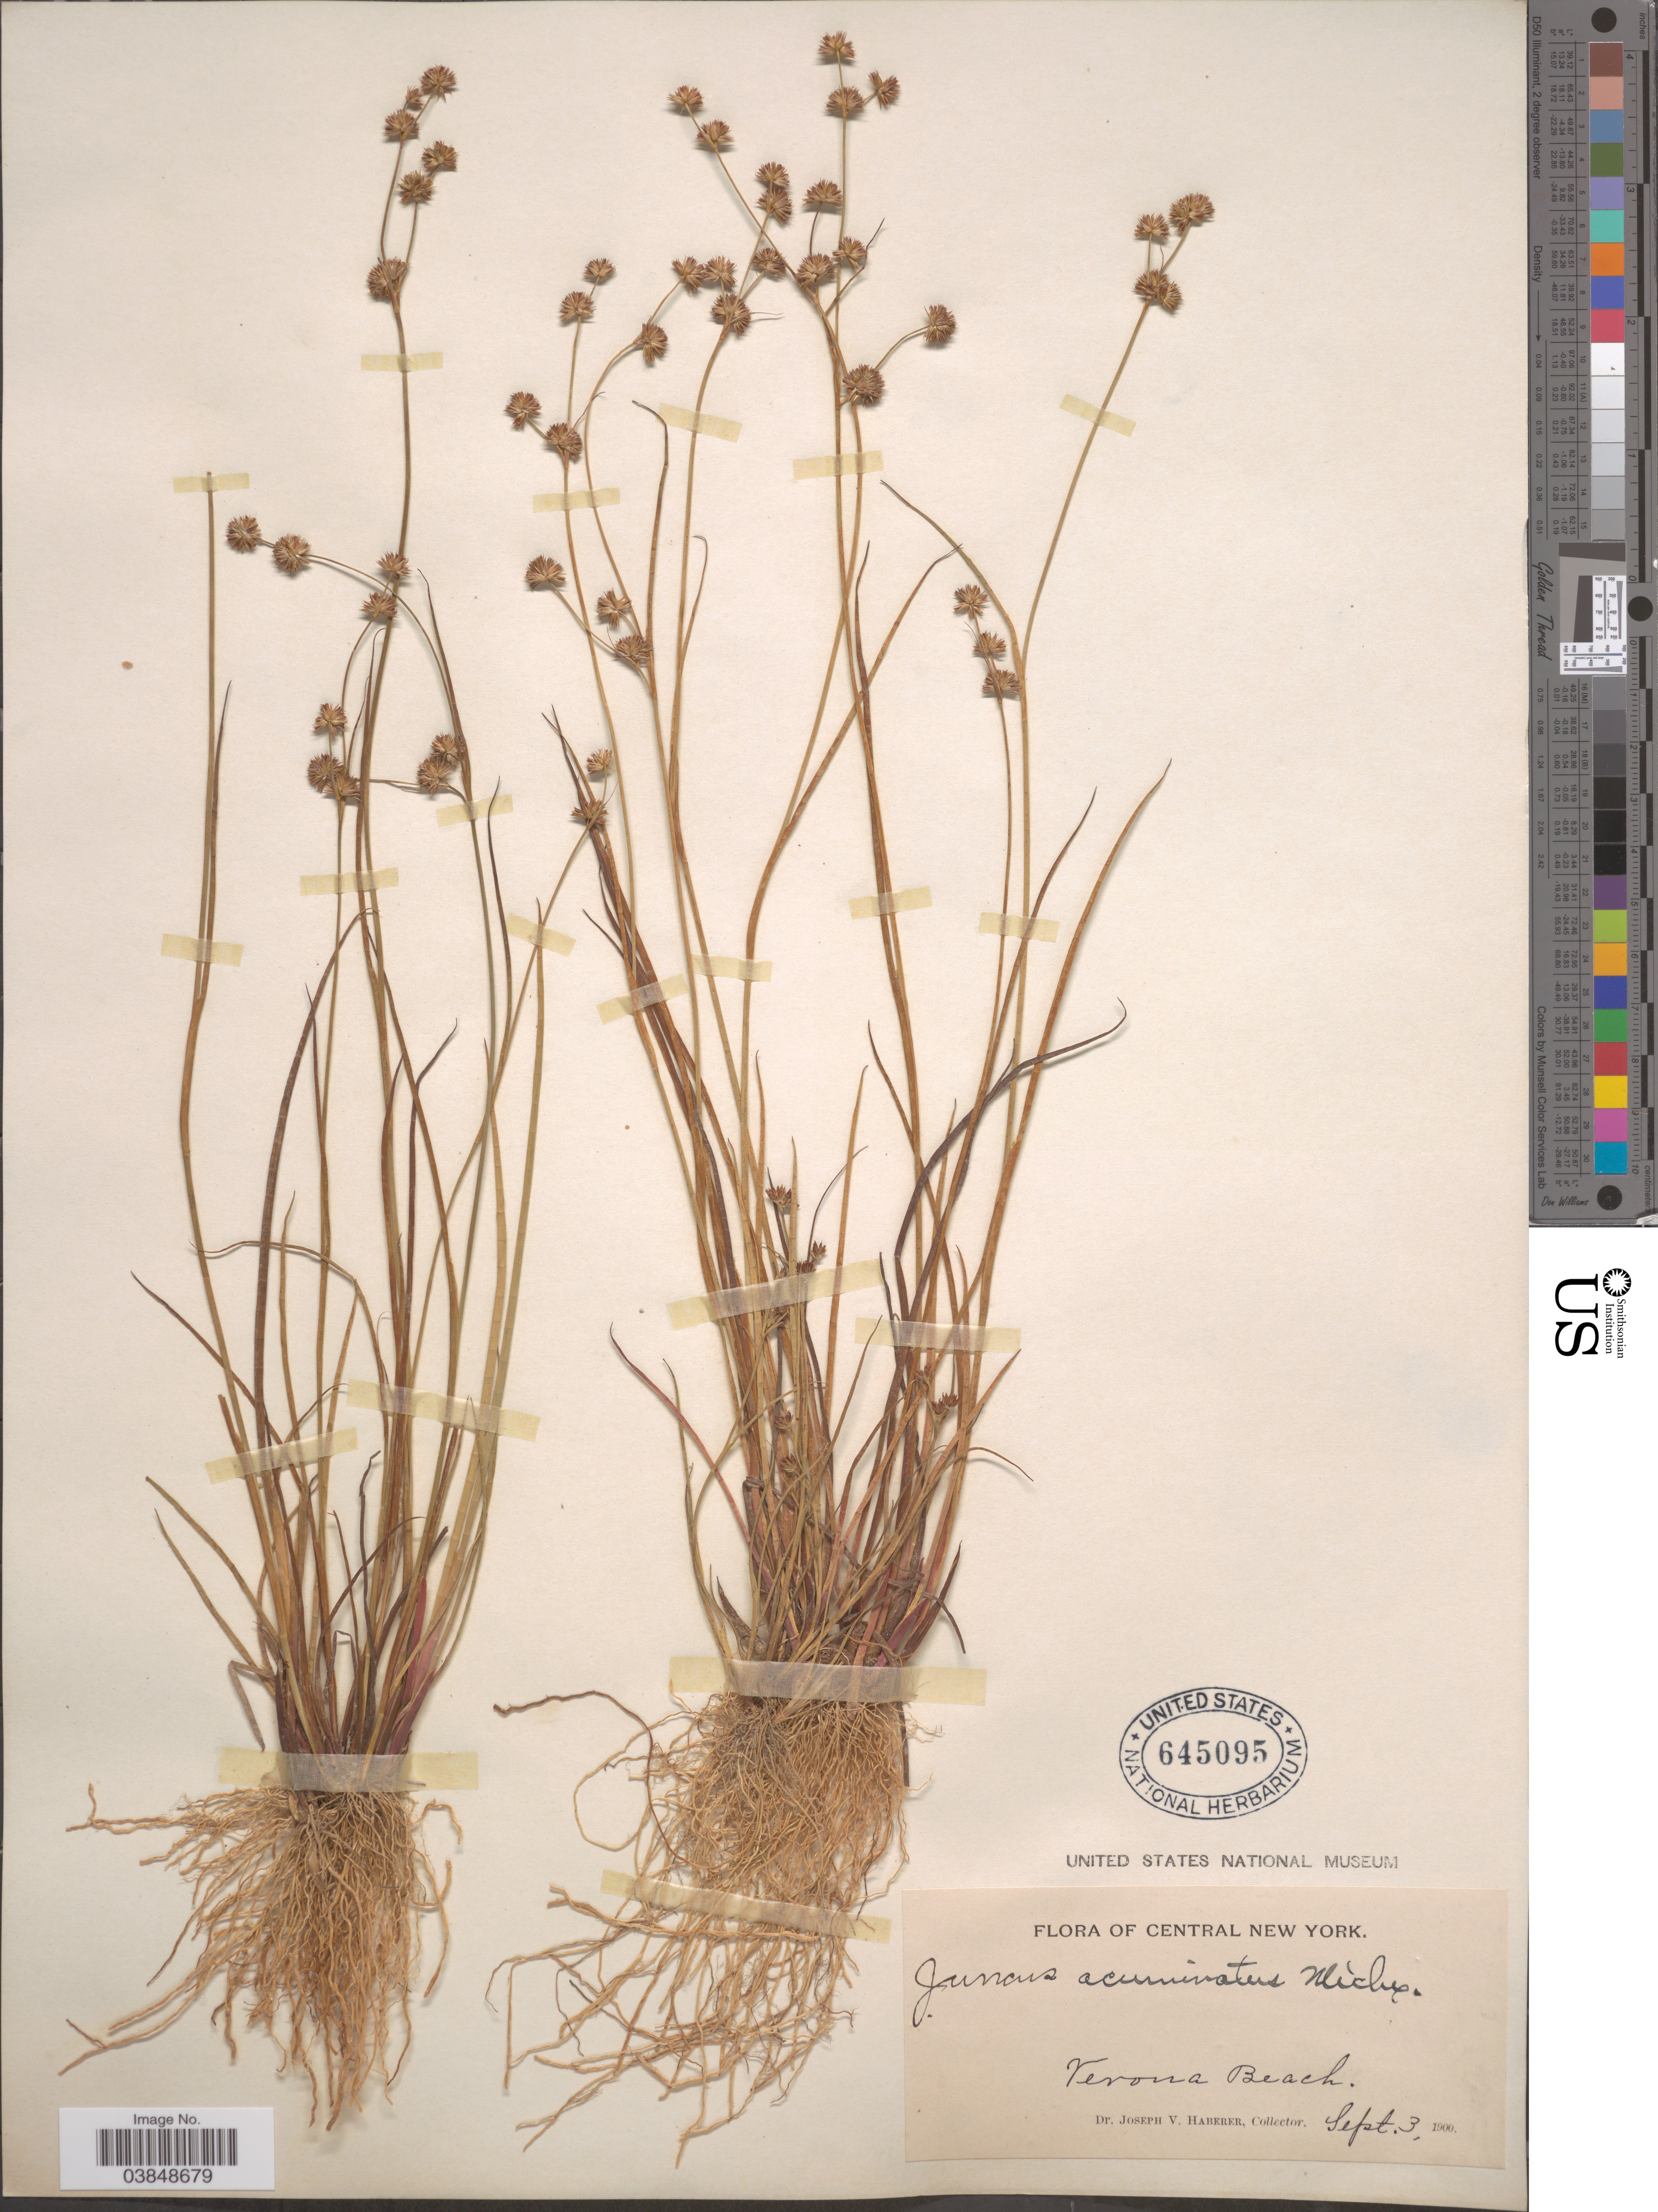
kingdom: Plantae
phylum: Tracheophyta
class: Liliopsida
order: Poales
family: Juncaceae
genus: Juncus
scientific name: Juncus acuminatus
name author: Michx.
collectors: J. V. Haberer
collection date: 1900-09-03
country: United States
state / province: New York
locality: Central New York. Verona Beach.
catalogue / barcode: US 645095